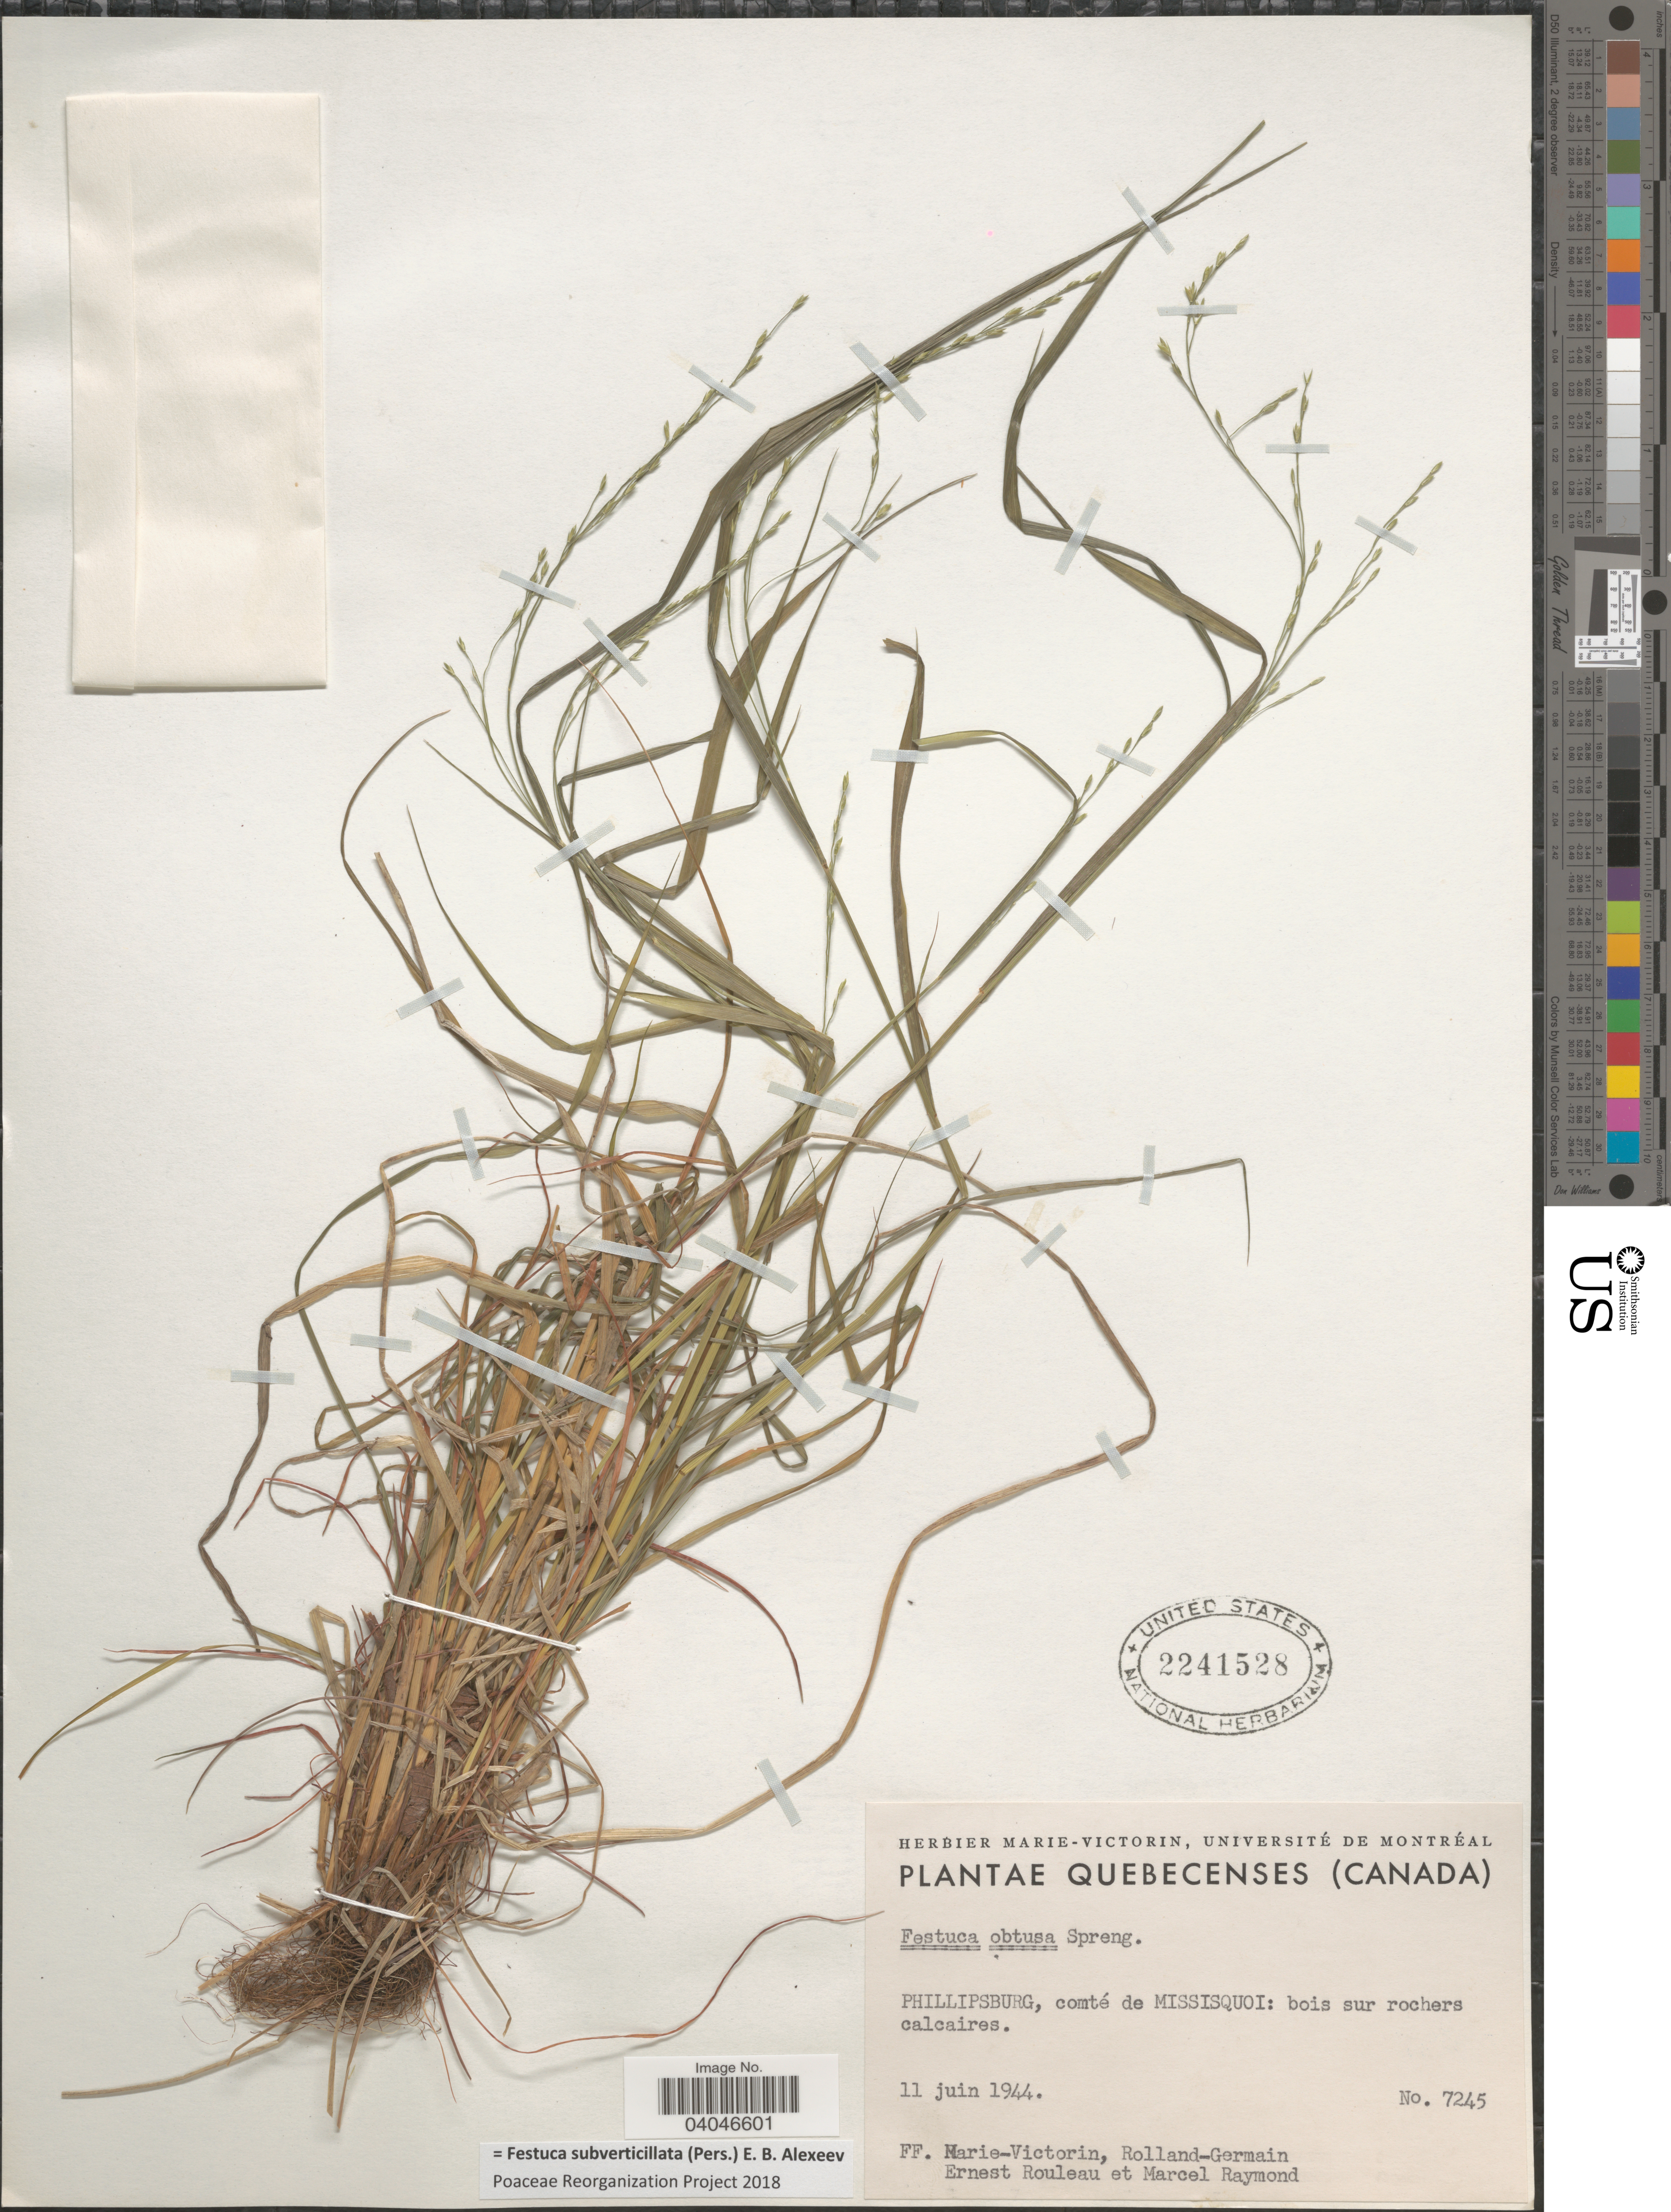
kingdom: Plantae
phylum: Tracheophyta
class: Liliopsida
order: Poales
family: Poaceae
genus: Festuca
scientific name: Festuca subverticillata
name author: (Pers.) E.B. Alexeev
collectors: F. Marie-Victorin, Rolland-Germain, J. Rouleau & M. Raymond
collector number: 7245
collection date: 1944-06-11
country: Canada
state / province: Quebec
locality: Phillipsburg, comté de Missisquoi: bois sur rochers calcaires.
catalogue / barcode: US 2241528